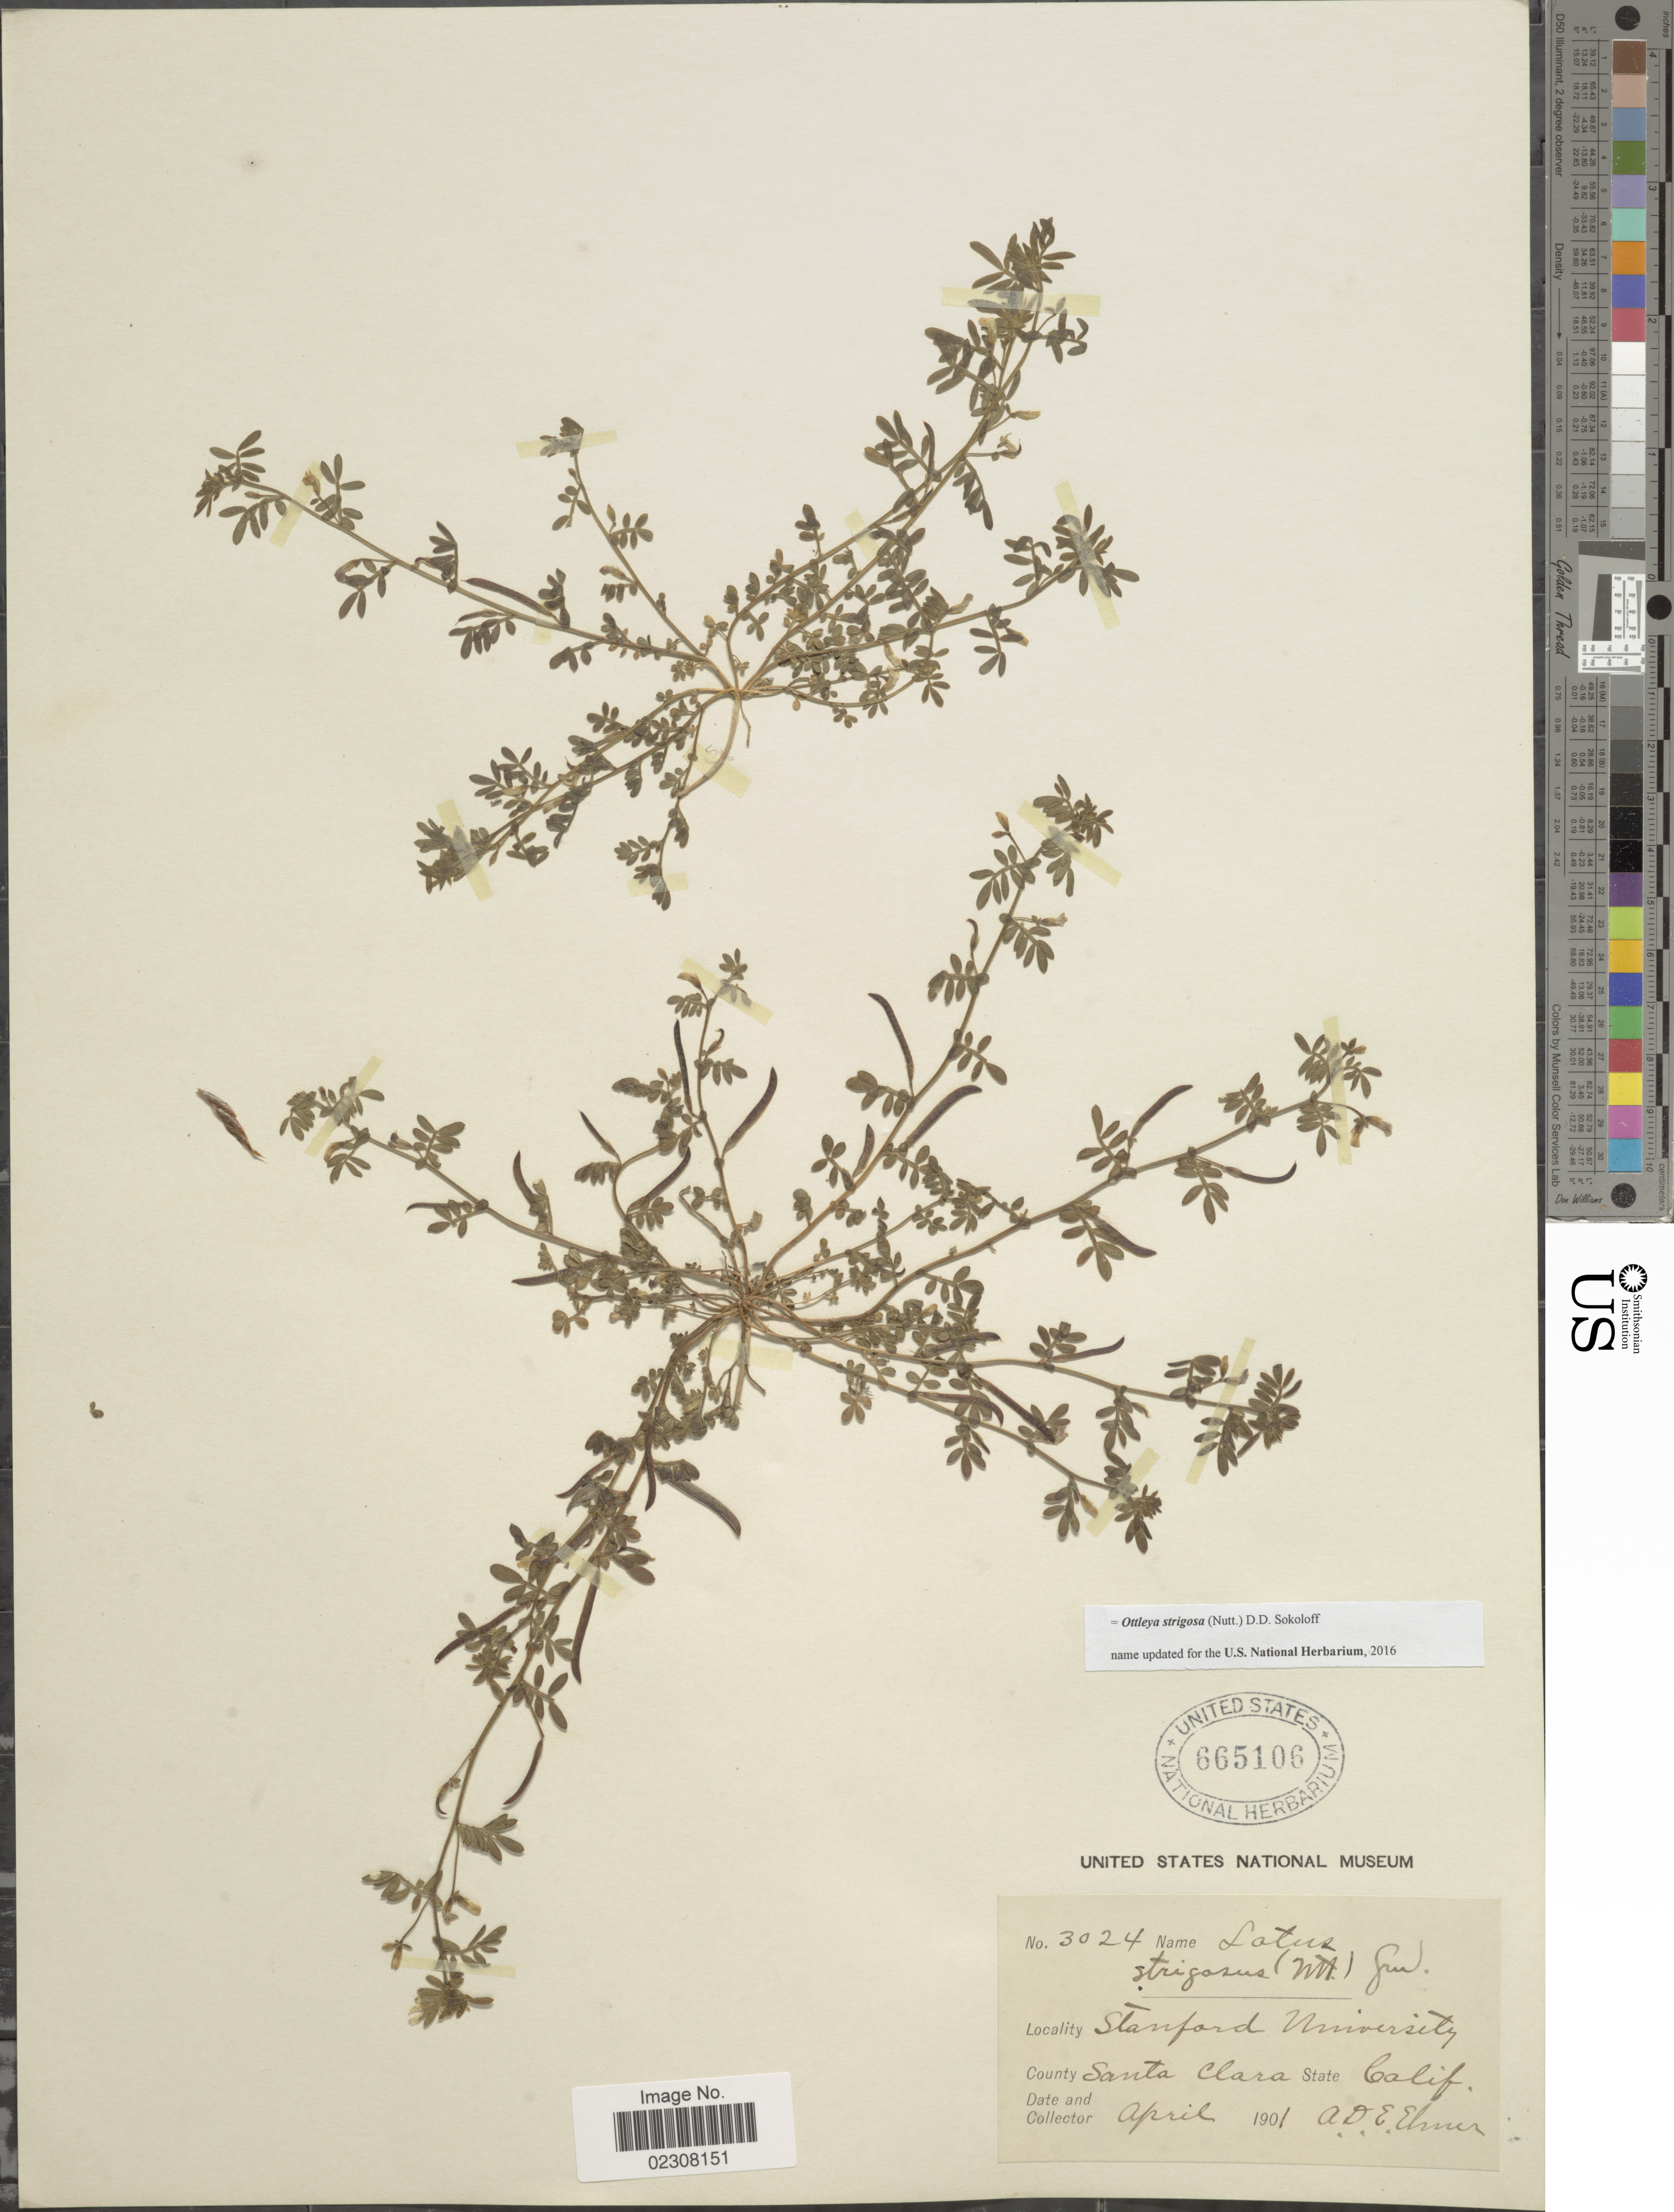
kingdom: Plantae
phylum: Tracheophyta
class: Magnoliopsida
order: Fabales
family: Fabaceae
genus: Ottleya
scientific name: Ottleya strigosa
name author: (Nutt.) D.D. Sokoloff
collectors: A. D. E. Elmer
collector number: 3024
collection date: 1901-04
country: United States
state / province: California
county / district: Santa Clara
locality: Stanford University, County Santa Clara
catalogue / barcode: US 665106